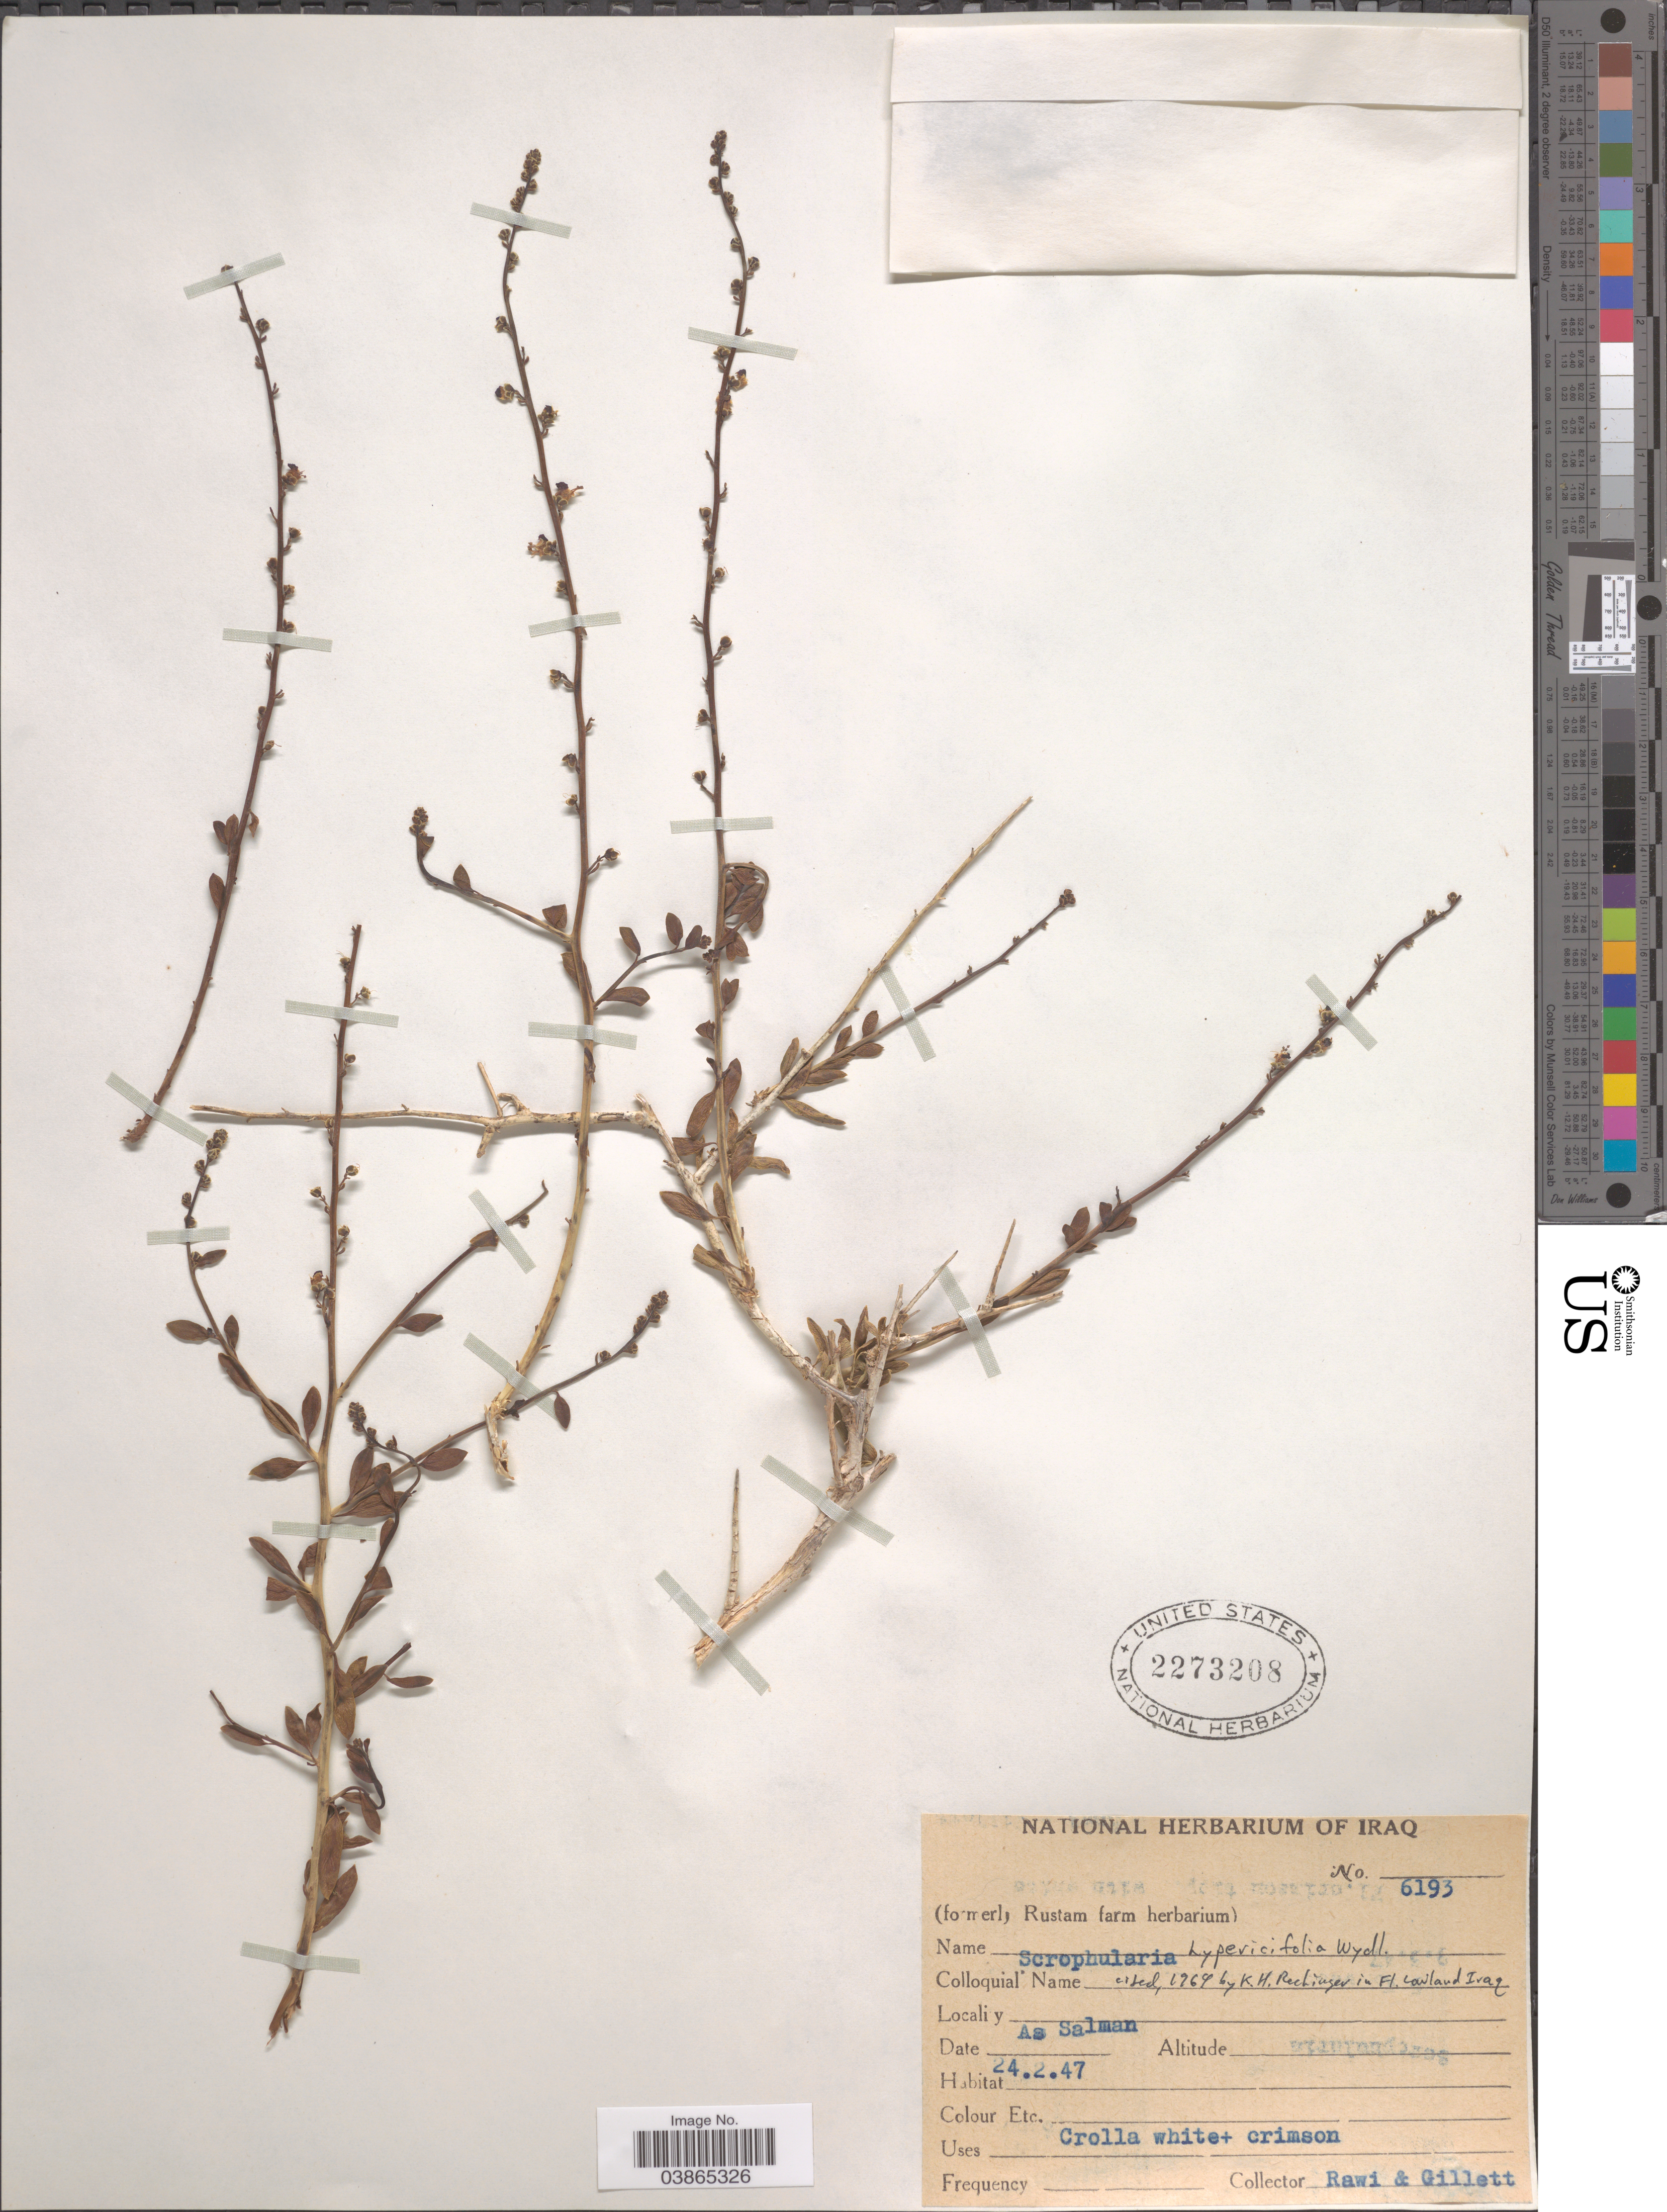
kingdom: Plantae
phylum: Tracheophyta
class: Magnoliopsida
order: Lamiales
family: Scrophulariaceae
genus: Scrophularia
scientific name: Scrophularia hypericifolia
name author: Wydler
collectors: -. Rawi & Gillett, --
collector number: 6193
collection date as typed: Transcribed d/m/y: 24/2/47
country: Iraq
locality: As Salman.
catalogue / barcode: US 2273208